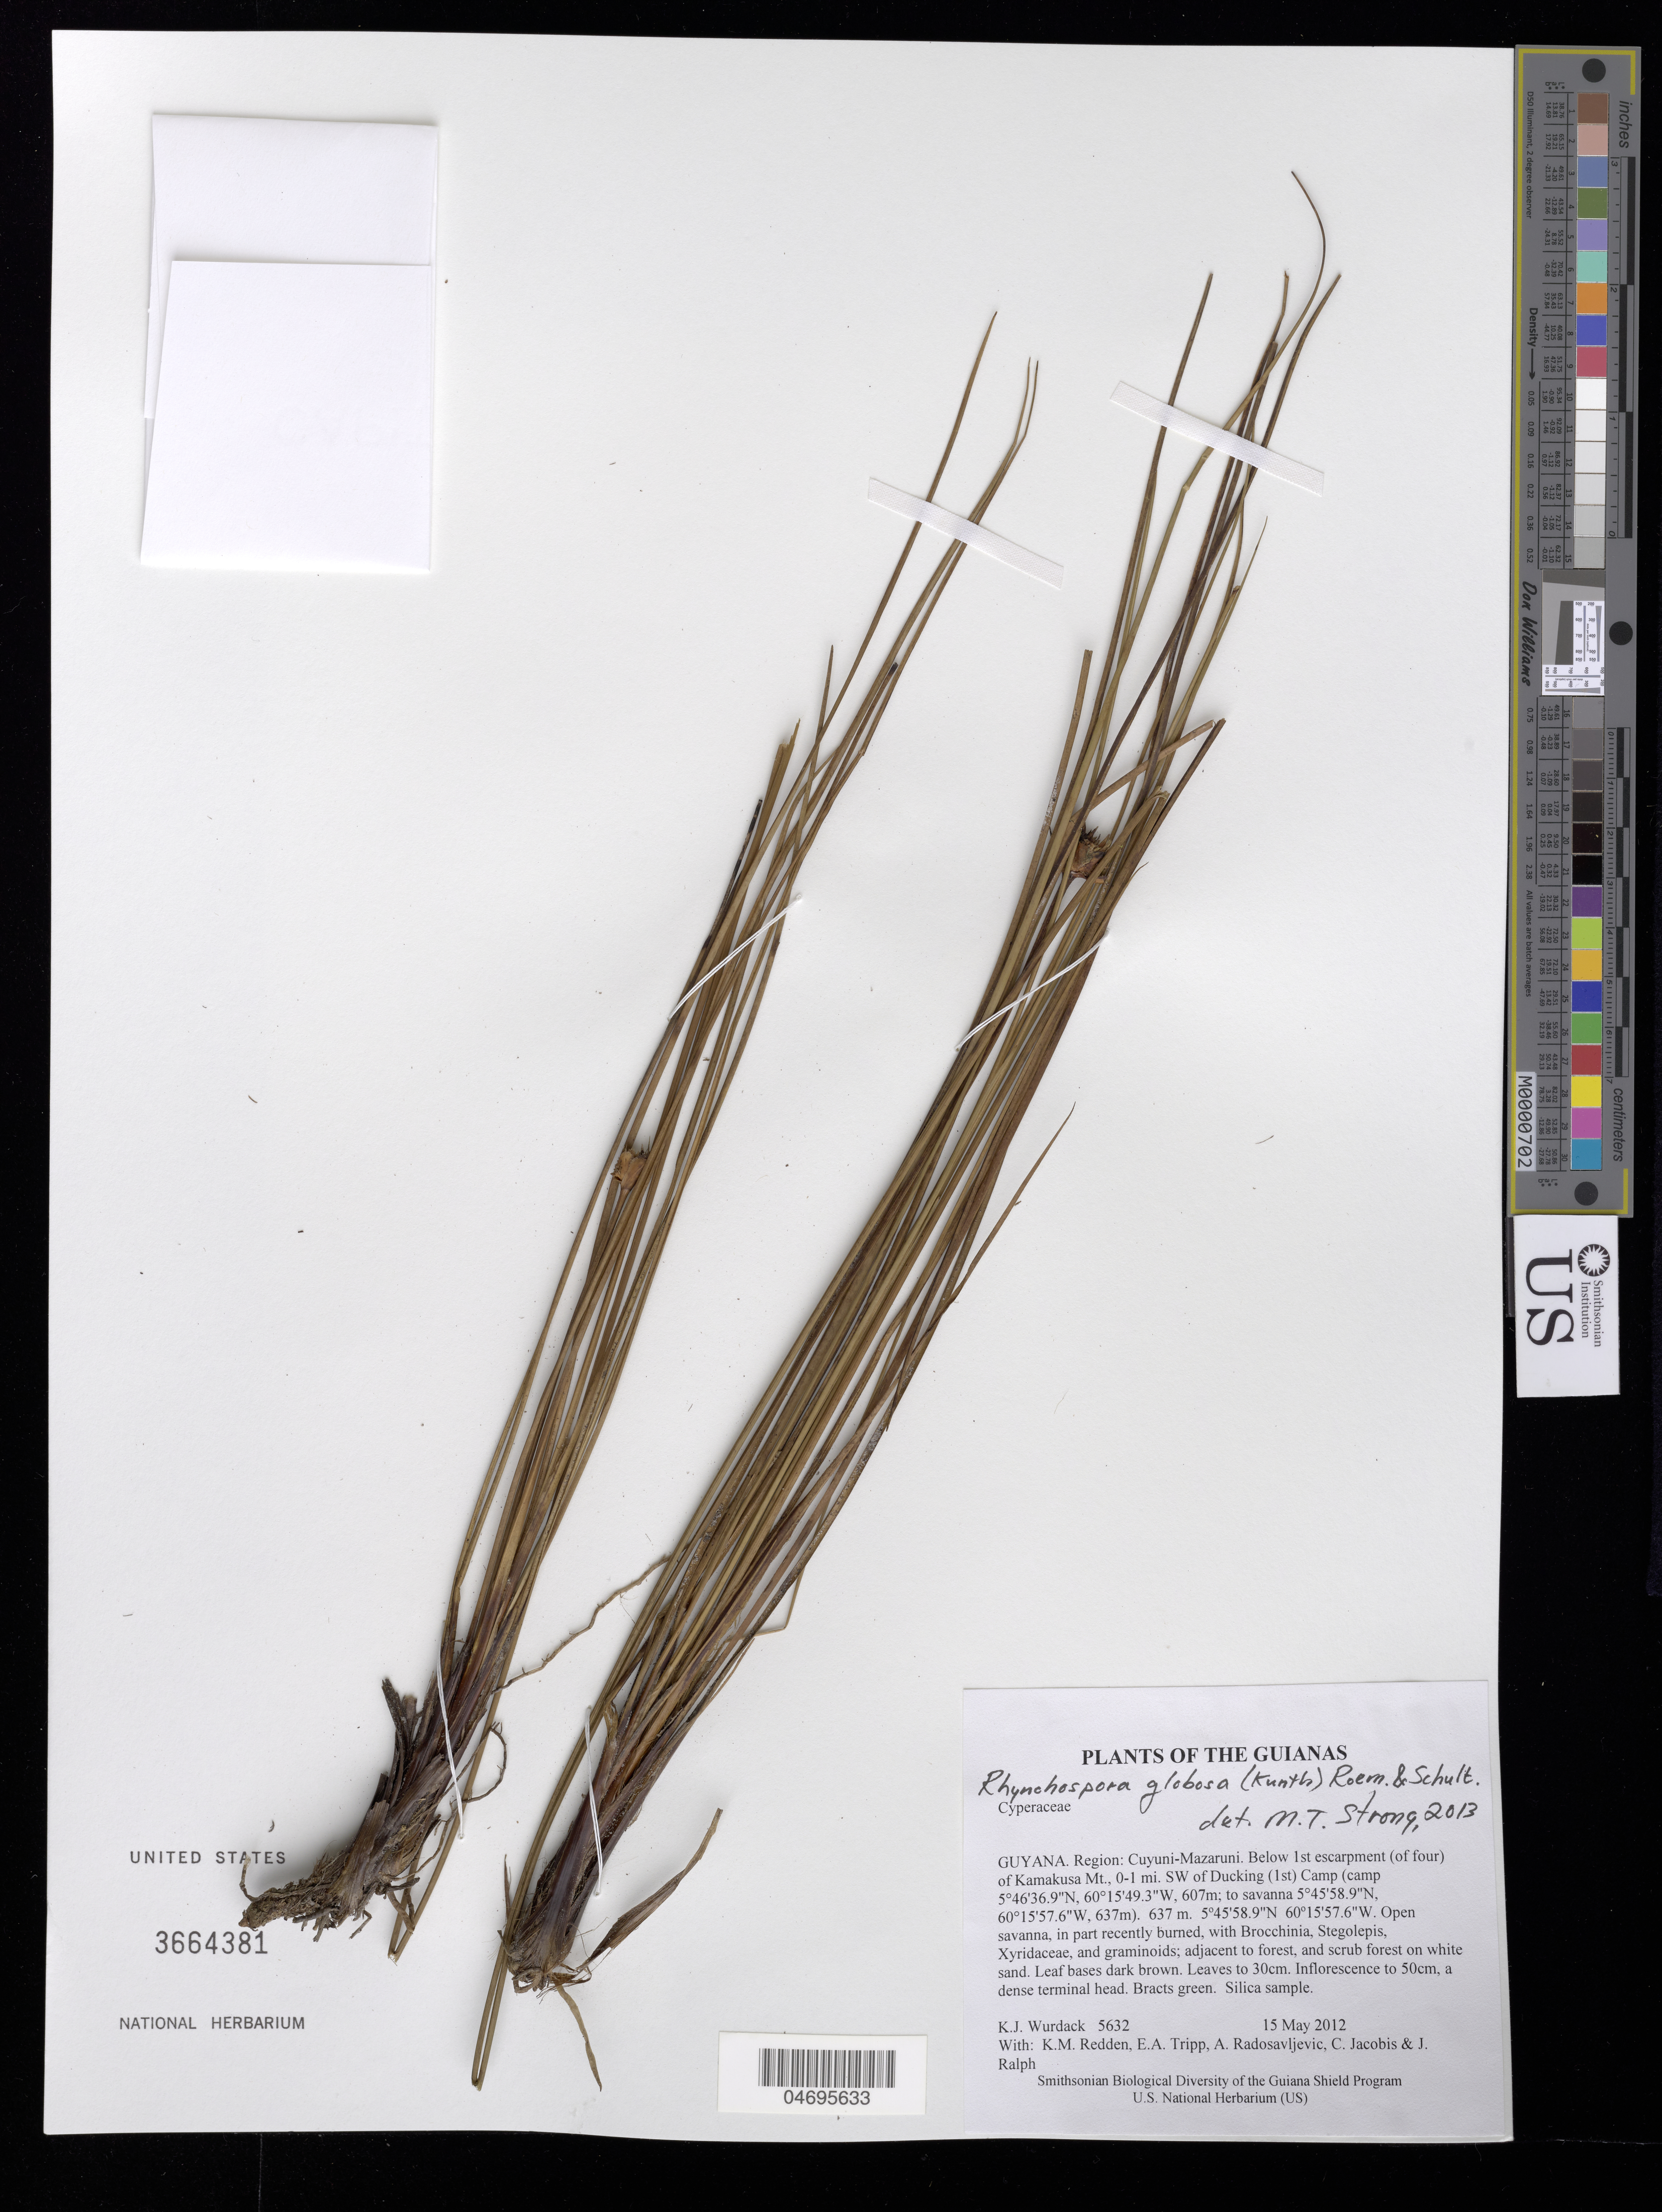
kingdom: Plantae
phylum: Tracheophyta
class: Liliopsida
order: Poales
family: Cyperaceae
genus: Rhynchospora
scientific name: Rhynchospora globosa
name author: (Kunth) Roem. & Schult.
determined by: Strong, M. T., (US), Smithsonian Institution - National Museum of Natural History (UNITED STATES)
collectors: K. Wurdack, K. M. Redden, E. Tripp, A. Radosavljevic, C. Jacobis & J. Ralph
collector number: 5632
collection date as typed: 15 May 2012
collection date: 2012-05-15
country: Guyana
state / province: Cuyuni-Mazaruni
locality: Below 1st escarpment (of four) of Kamakusa Mt., 0-1 mi. SW of Ducking (1st) Camp (camp 5°46'36.9"N, 60°15'49.3"W, 607m; to savanna 5°45'58.9"N, 60°15'57.6"W, 637m)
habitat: Open savanna, in part recently burned, with Brocchinia, Stegolepis, Xyridaceae, and graminoids; adjacent to forest, and scrub forest on white sand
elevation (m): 637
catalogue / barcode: US 3664381